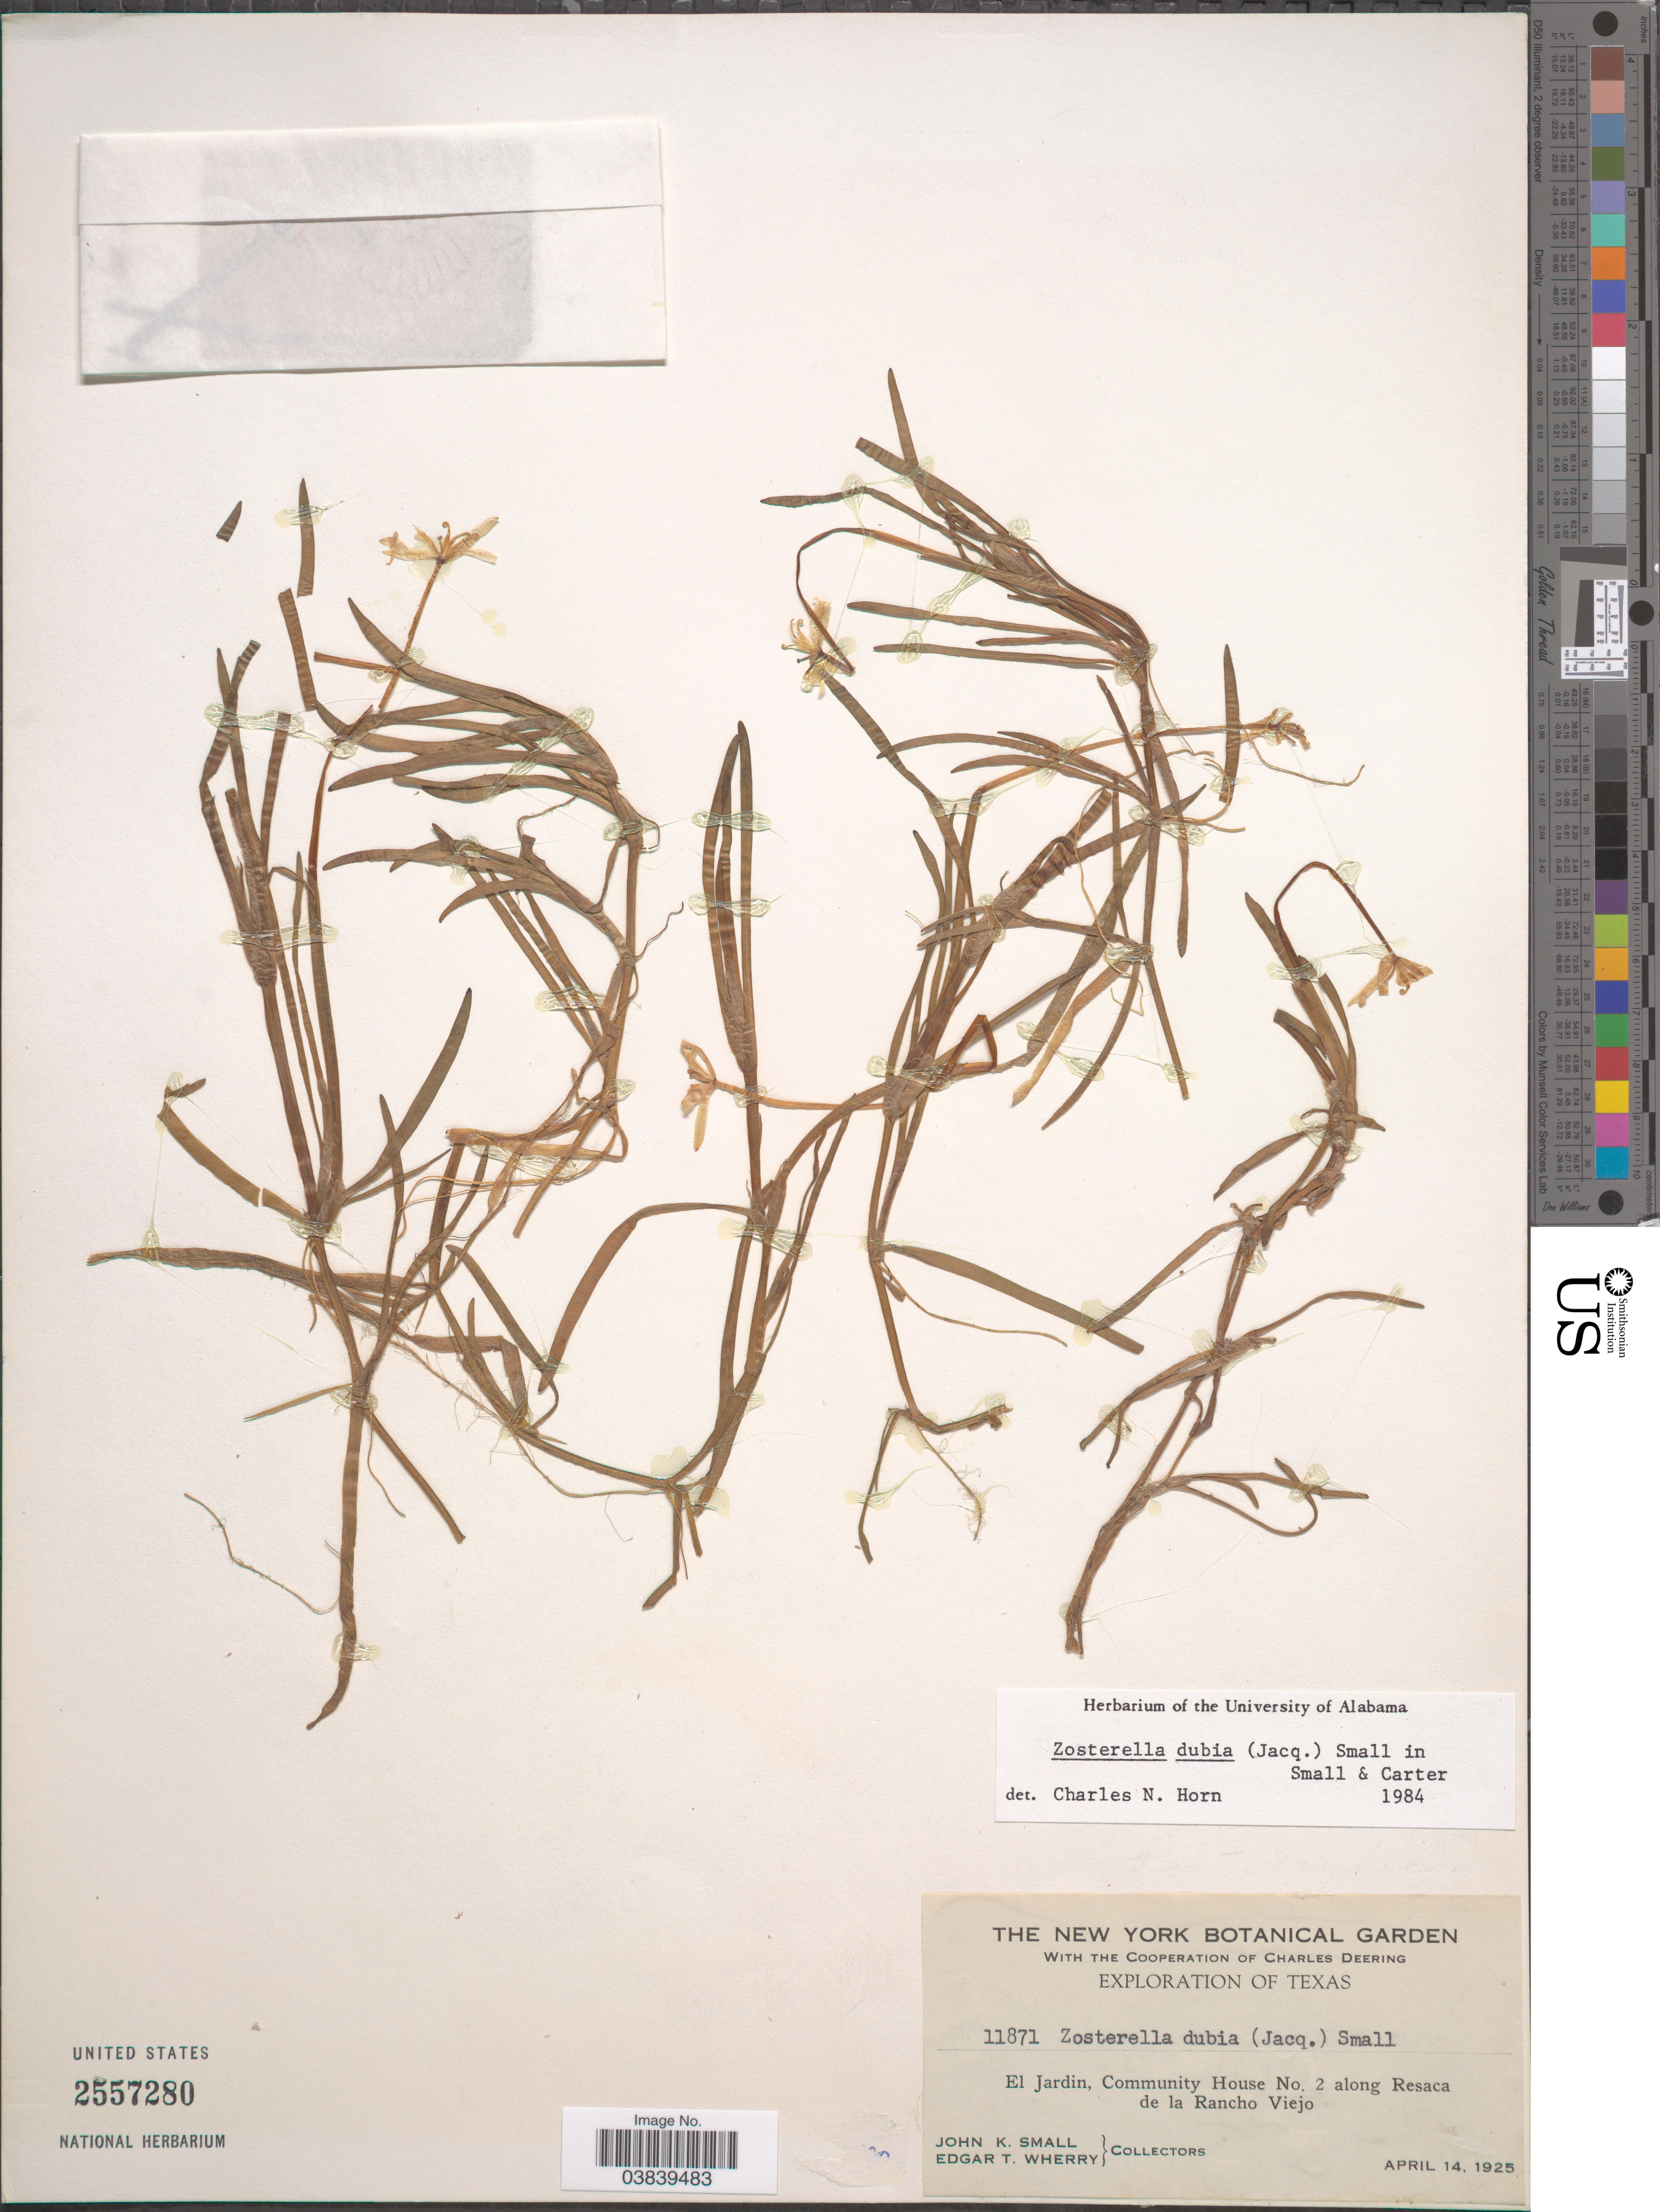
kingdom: Plantae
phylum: Tracheophyta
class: Liliopsida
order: Commelinales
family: Pontederiaceae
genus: Heteranthera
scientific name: Heteranthera dubia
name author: (Jacq.) MacMill.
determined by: Strong, Mark T., (BOT), Smithsonian Institution - National Museum of Natural History (UNITED STATES)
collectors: J. K. Small & E. T. Wherry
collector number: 11871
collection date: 1925-04-14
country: United States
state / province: Texas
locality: El Jardin, Community Housee No. 2 along Resaca de la Rancho Viejo.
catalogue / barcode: US 2557280